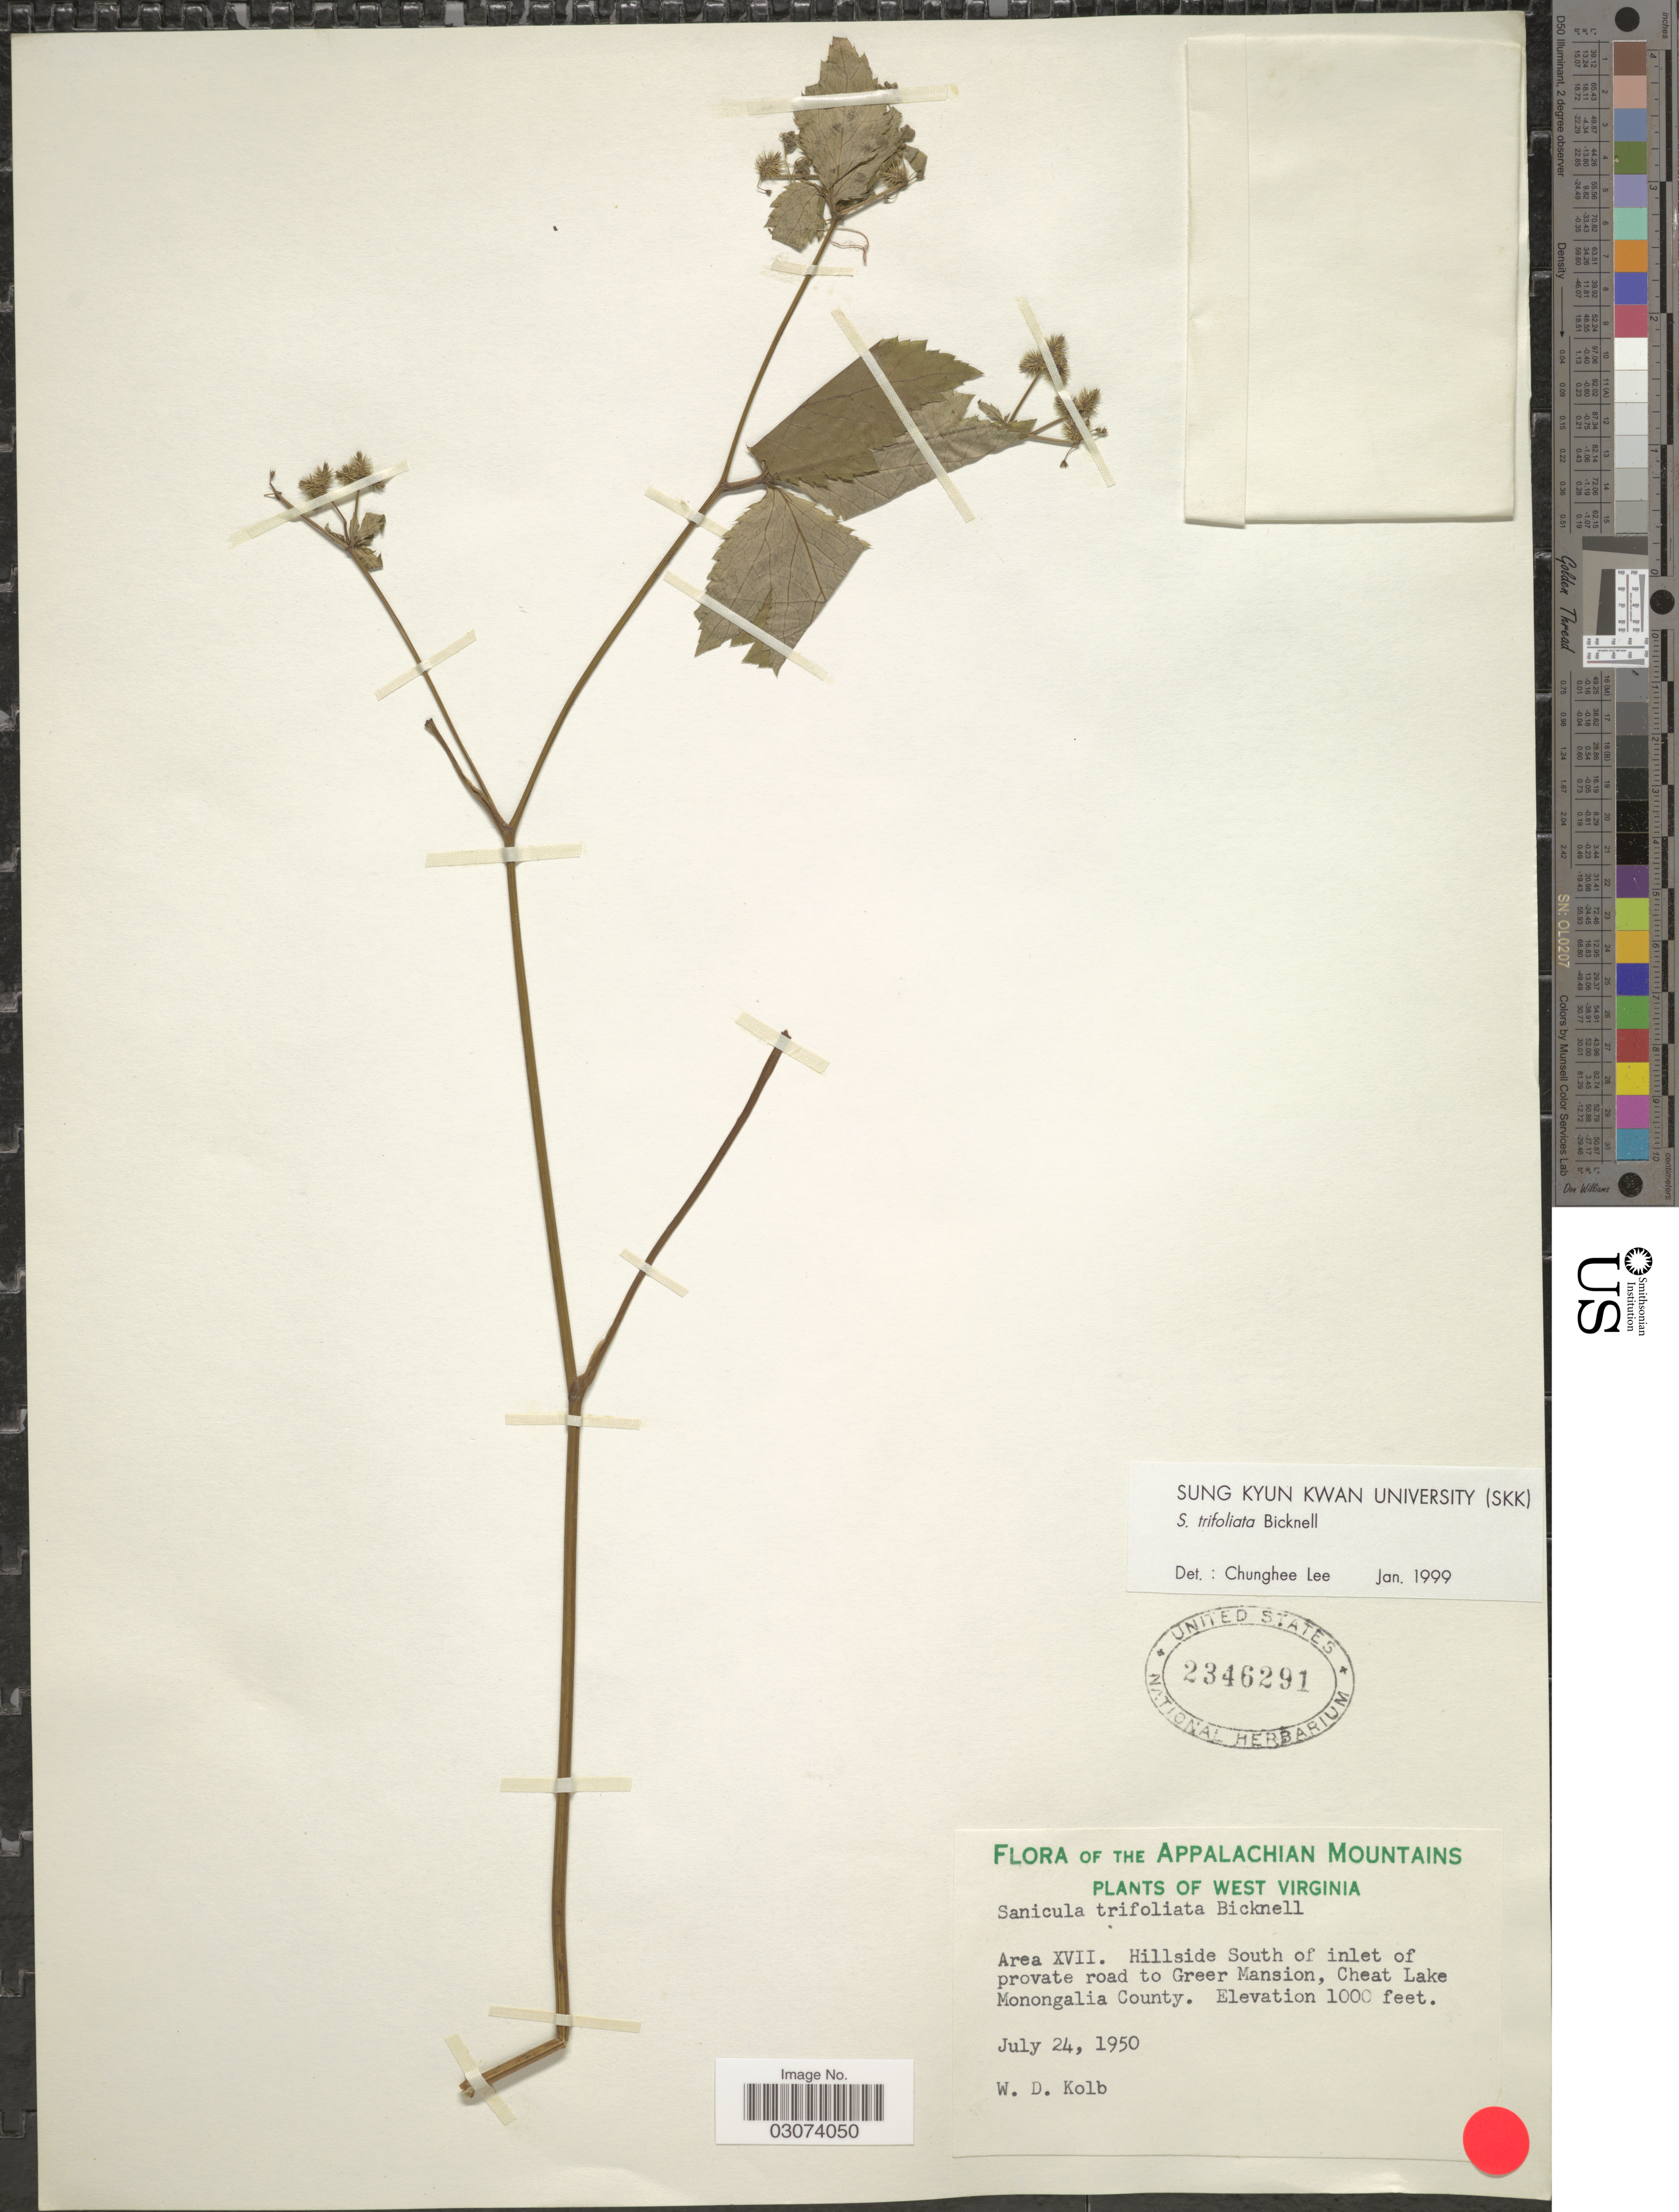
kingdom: Plantae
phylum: Tracheophyta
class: Magnoliopsida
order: Apiales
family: Apiaceae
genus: Sanicula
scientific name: Sanicula trifoliata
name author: E.P. Bicknell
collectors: W. Kolb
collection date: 1950-07-24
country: United States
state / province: West Virginia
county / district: Monongalia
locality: Appalachian Mountains. Area XVII. Hillside South of inlet of provate road to Greer Mansion, Chear Lake Monongalia County.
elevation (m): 305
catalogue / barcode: US 2346291